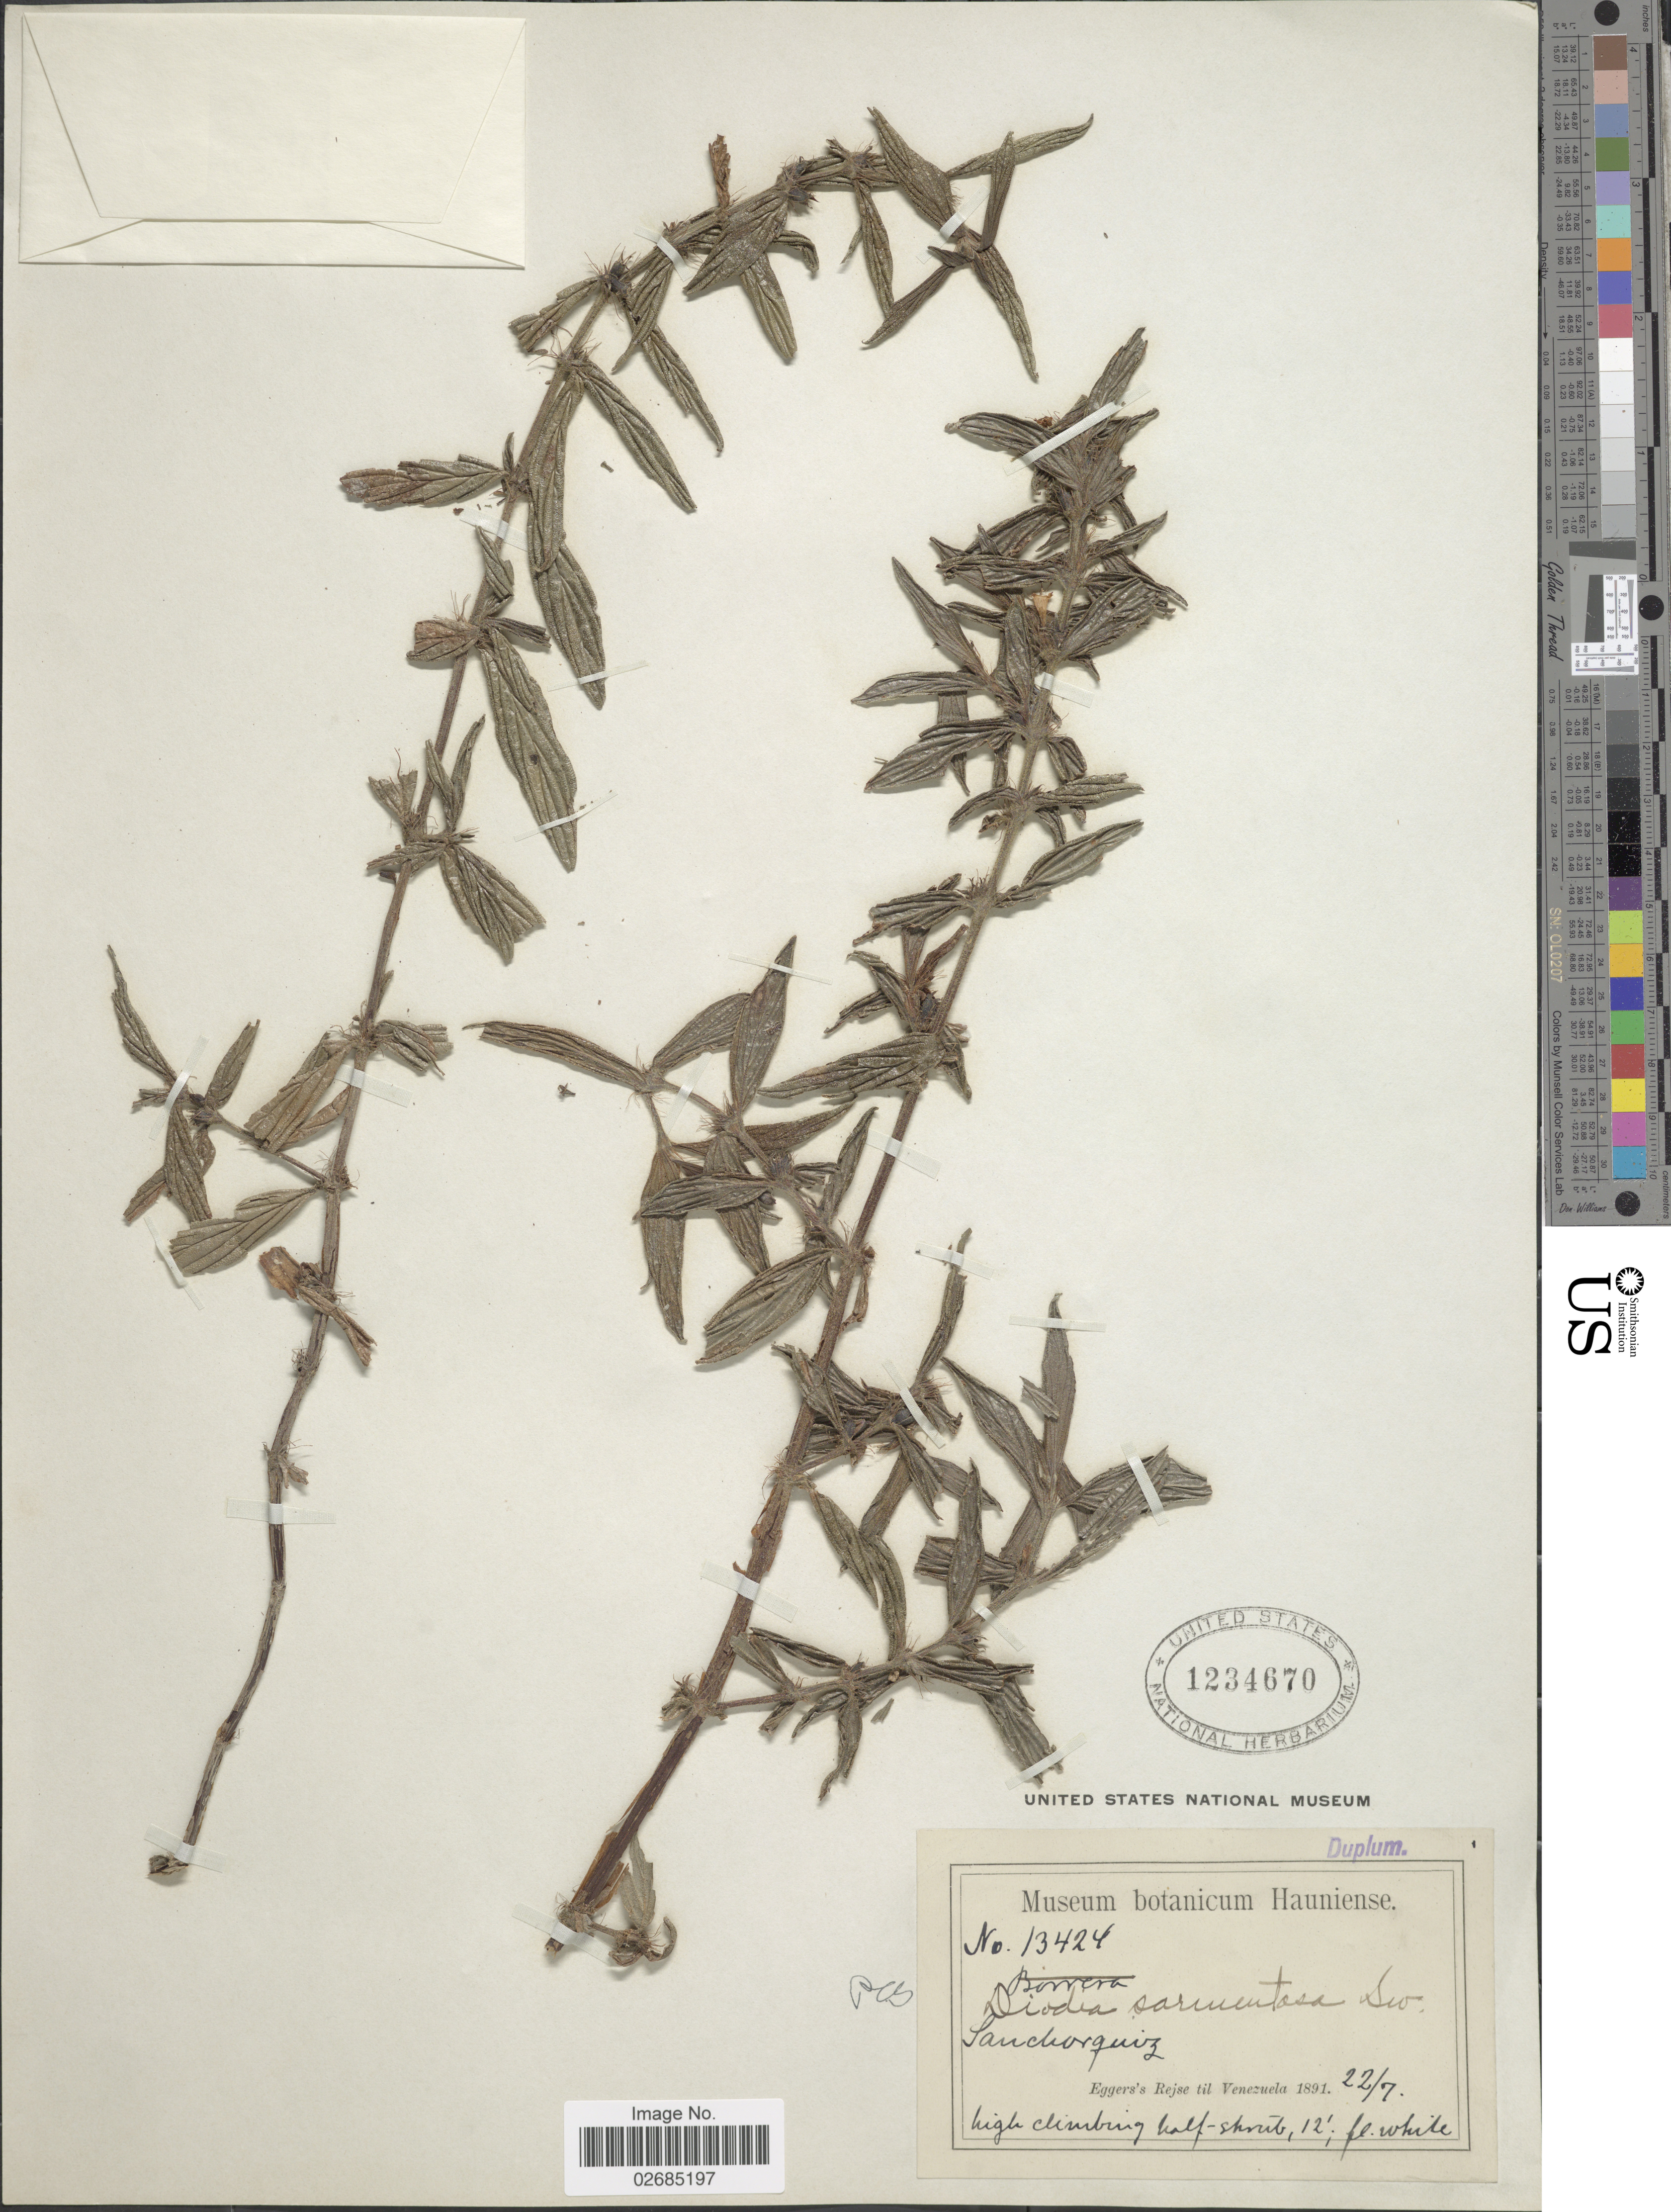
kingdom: Plantae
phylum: Tracheophyta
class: Magnoliopsida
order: Gentianales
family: Rubiaceae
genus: Diodia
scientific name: Diodia sarmentosa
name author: Sw.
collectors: -. Eggers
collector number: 13424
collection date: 1891-07-22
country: Venezuela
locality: Sanchorquiz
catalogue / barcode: US 1234670